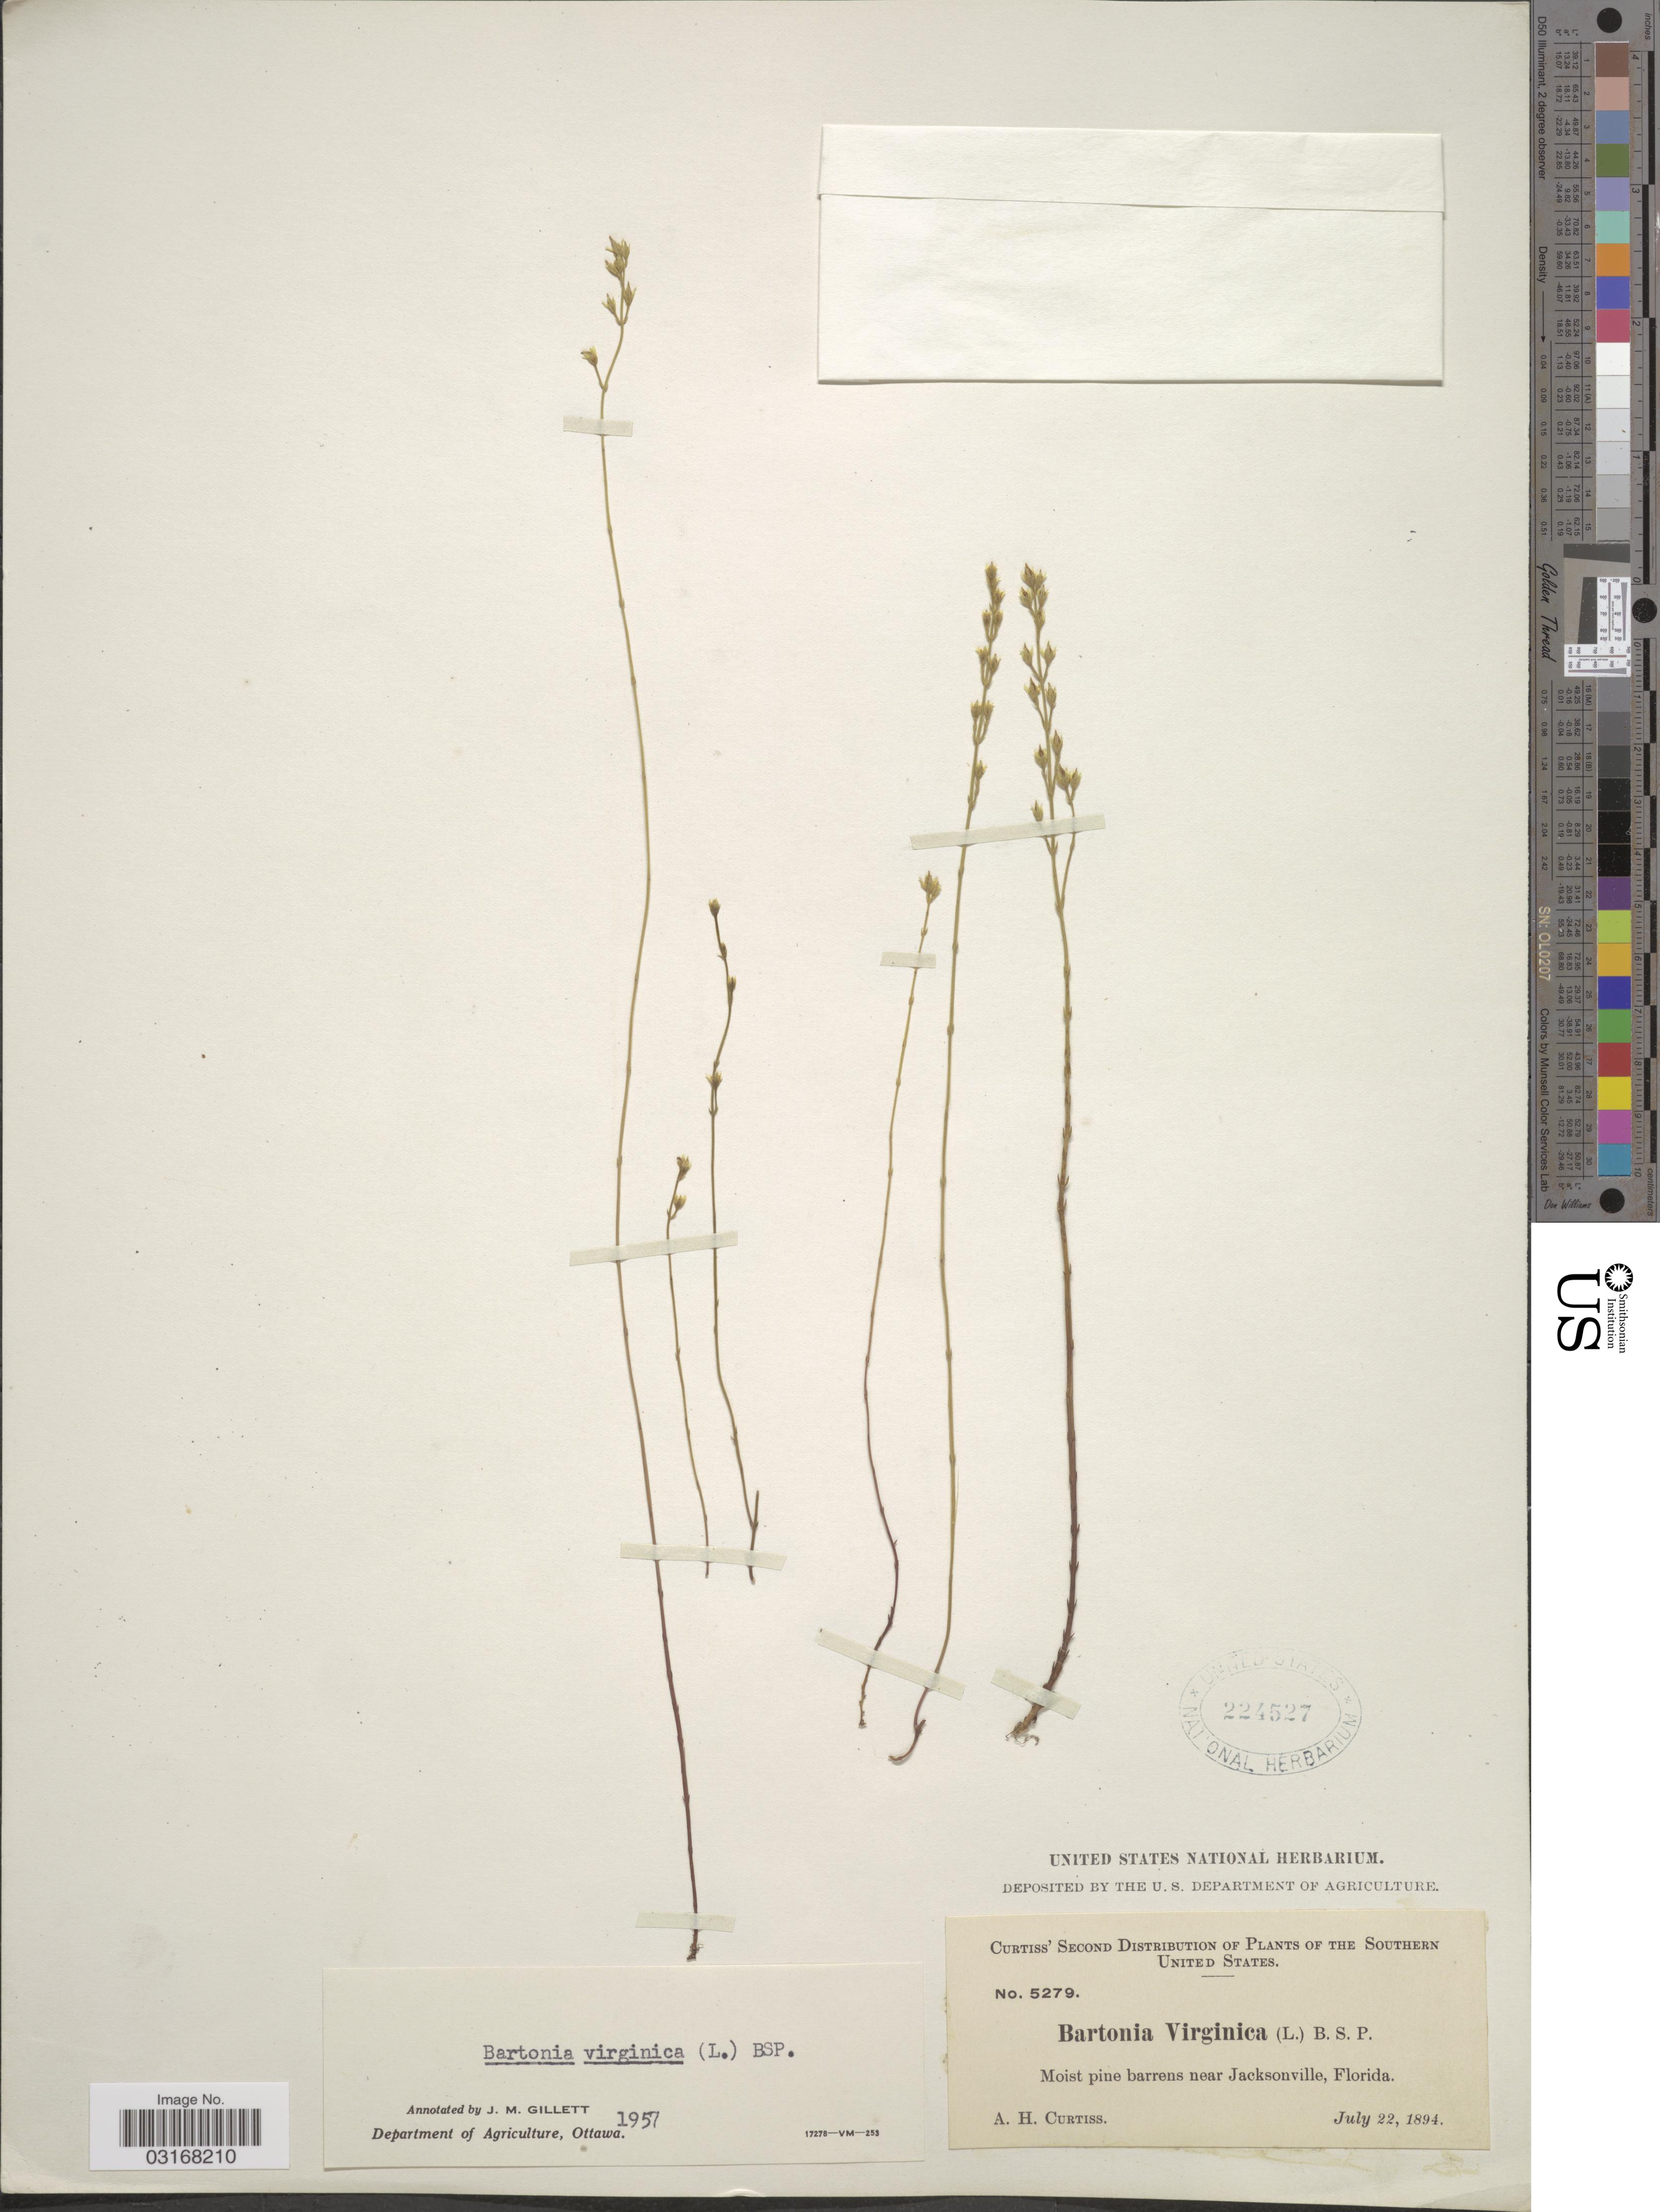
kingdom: Plantae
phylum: Tracheophyta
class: Magnoliopsida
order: Gentianales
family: Gentianaceae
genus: Bartonia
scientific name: Bartonia virginica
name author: (L.) Britton, Stearns & Poggenb.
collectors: A. H. Curtiss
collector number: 5279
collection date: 1894-07-22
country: United States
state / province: Florida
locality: The Southern United States. Near Jacksonville.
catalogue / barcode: US 224527